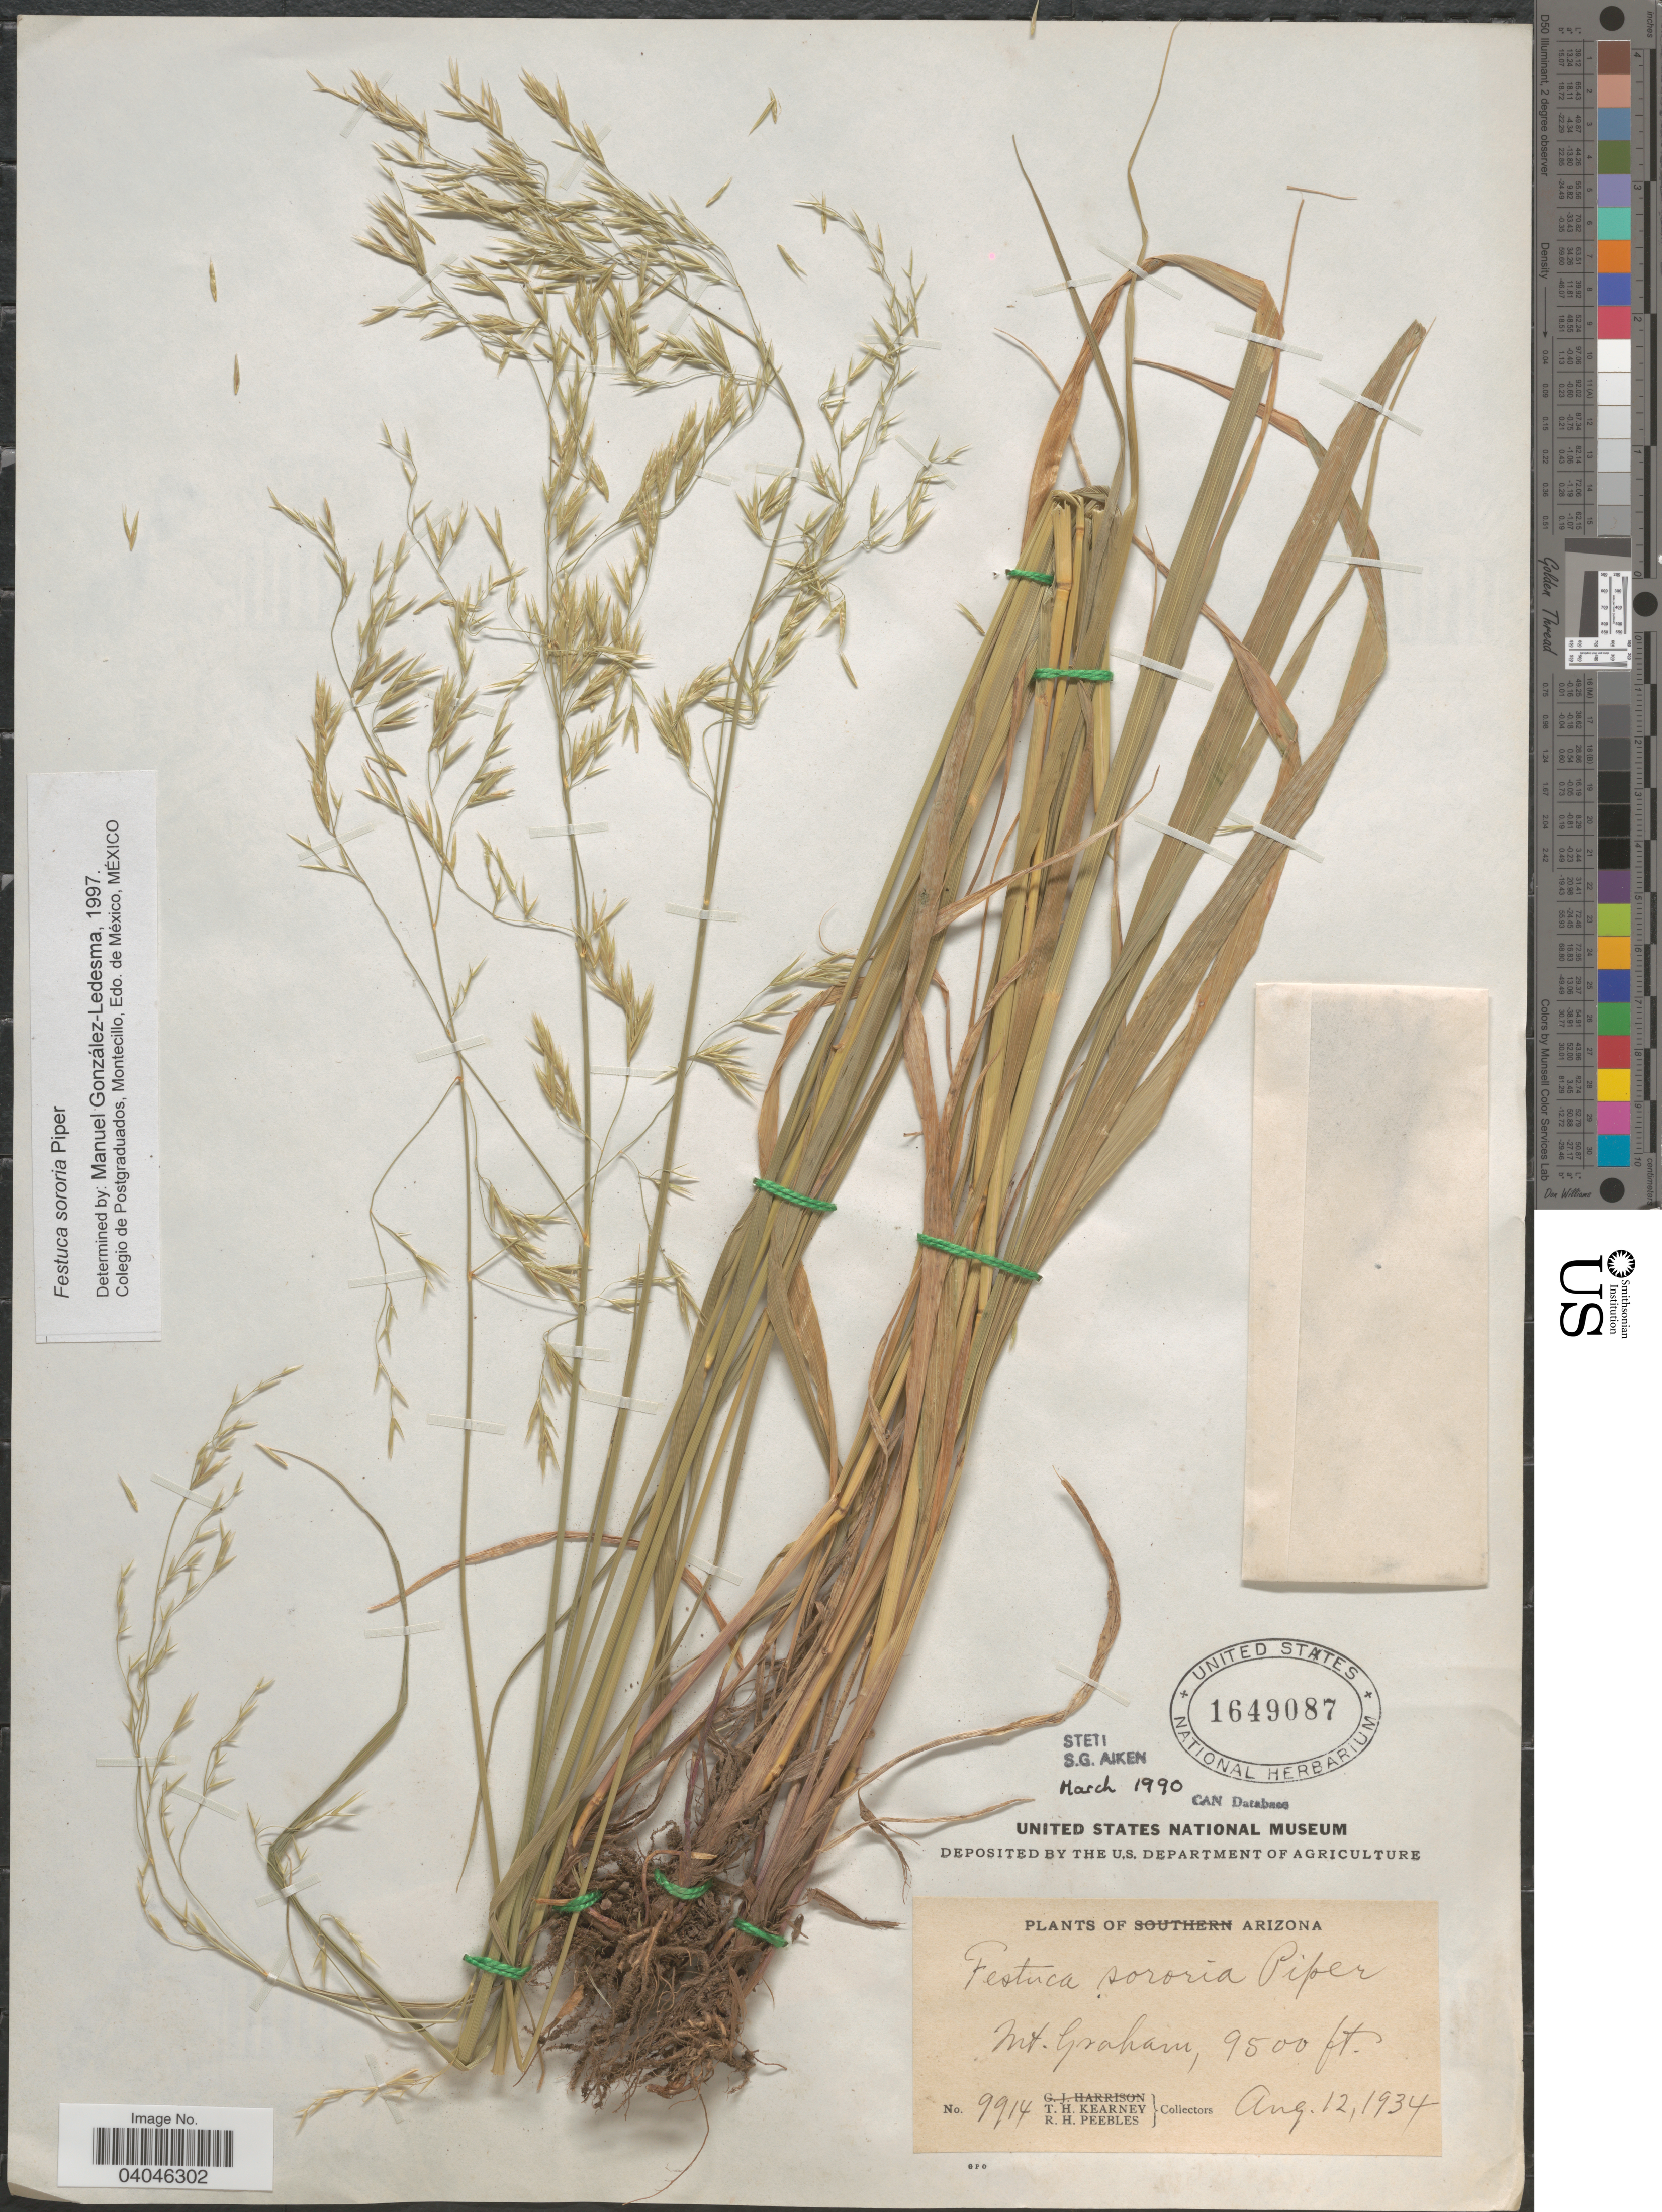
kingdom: Plantae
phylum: Tracheophyta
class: Liliopsida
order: Poales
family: Poaceae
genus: Festuca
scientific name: Festuca sororia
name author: Piper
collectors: T. H. Kearney & R. H. Peebles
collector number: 9914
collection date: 1934-08-12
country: United States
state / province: Arizona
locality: Mt. Graham.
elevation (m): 2896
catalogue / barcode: US 1649087